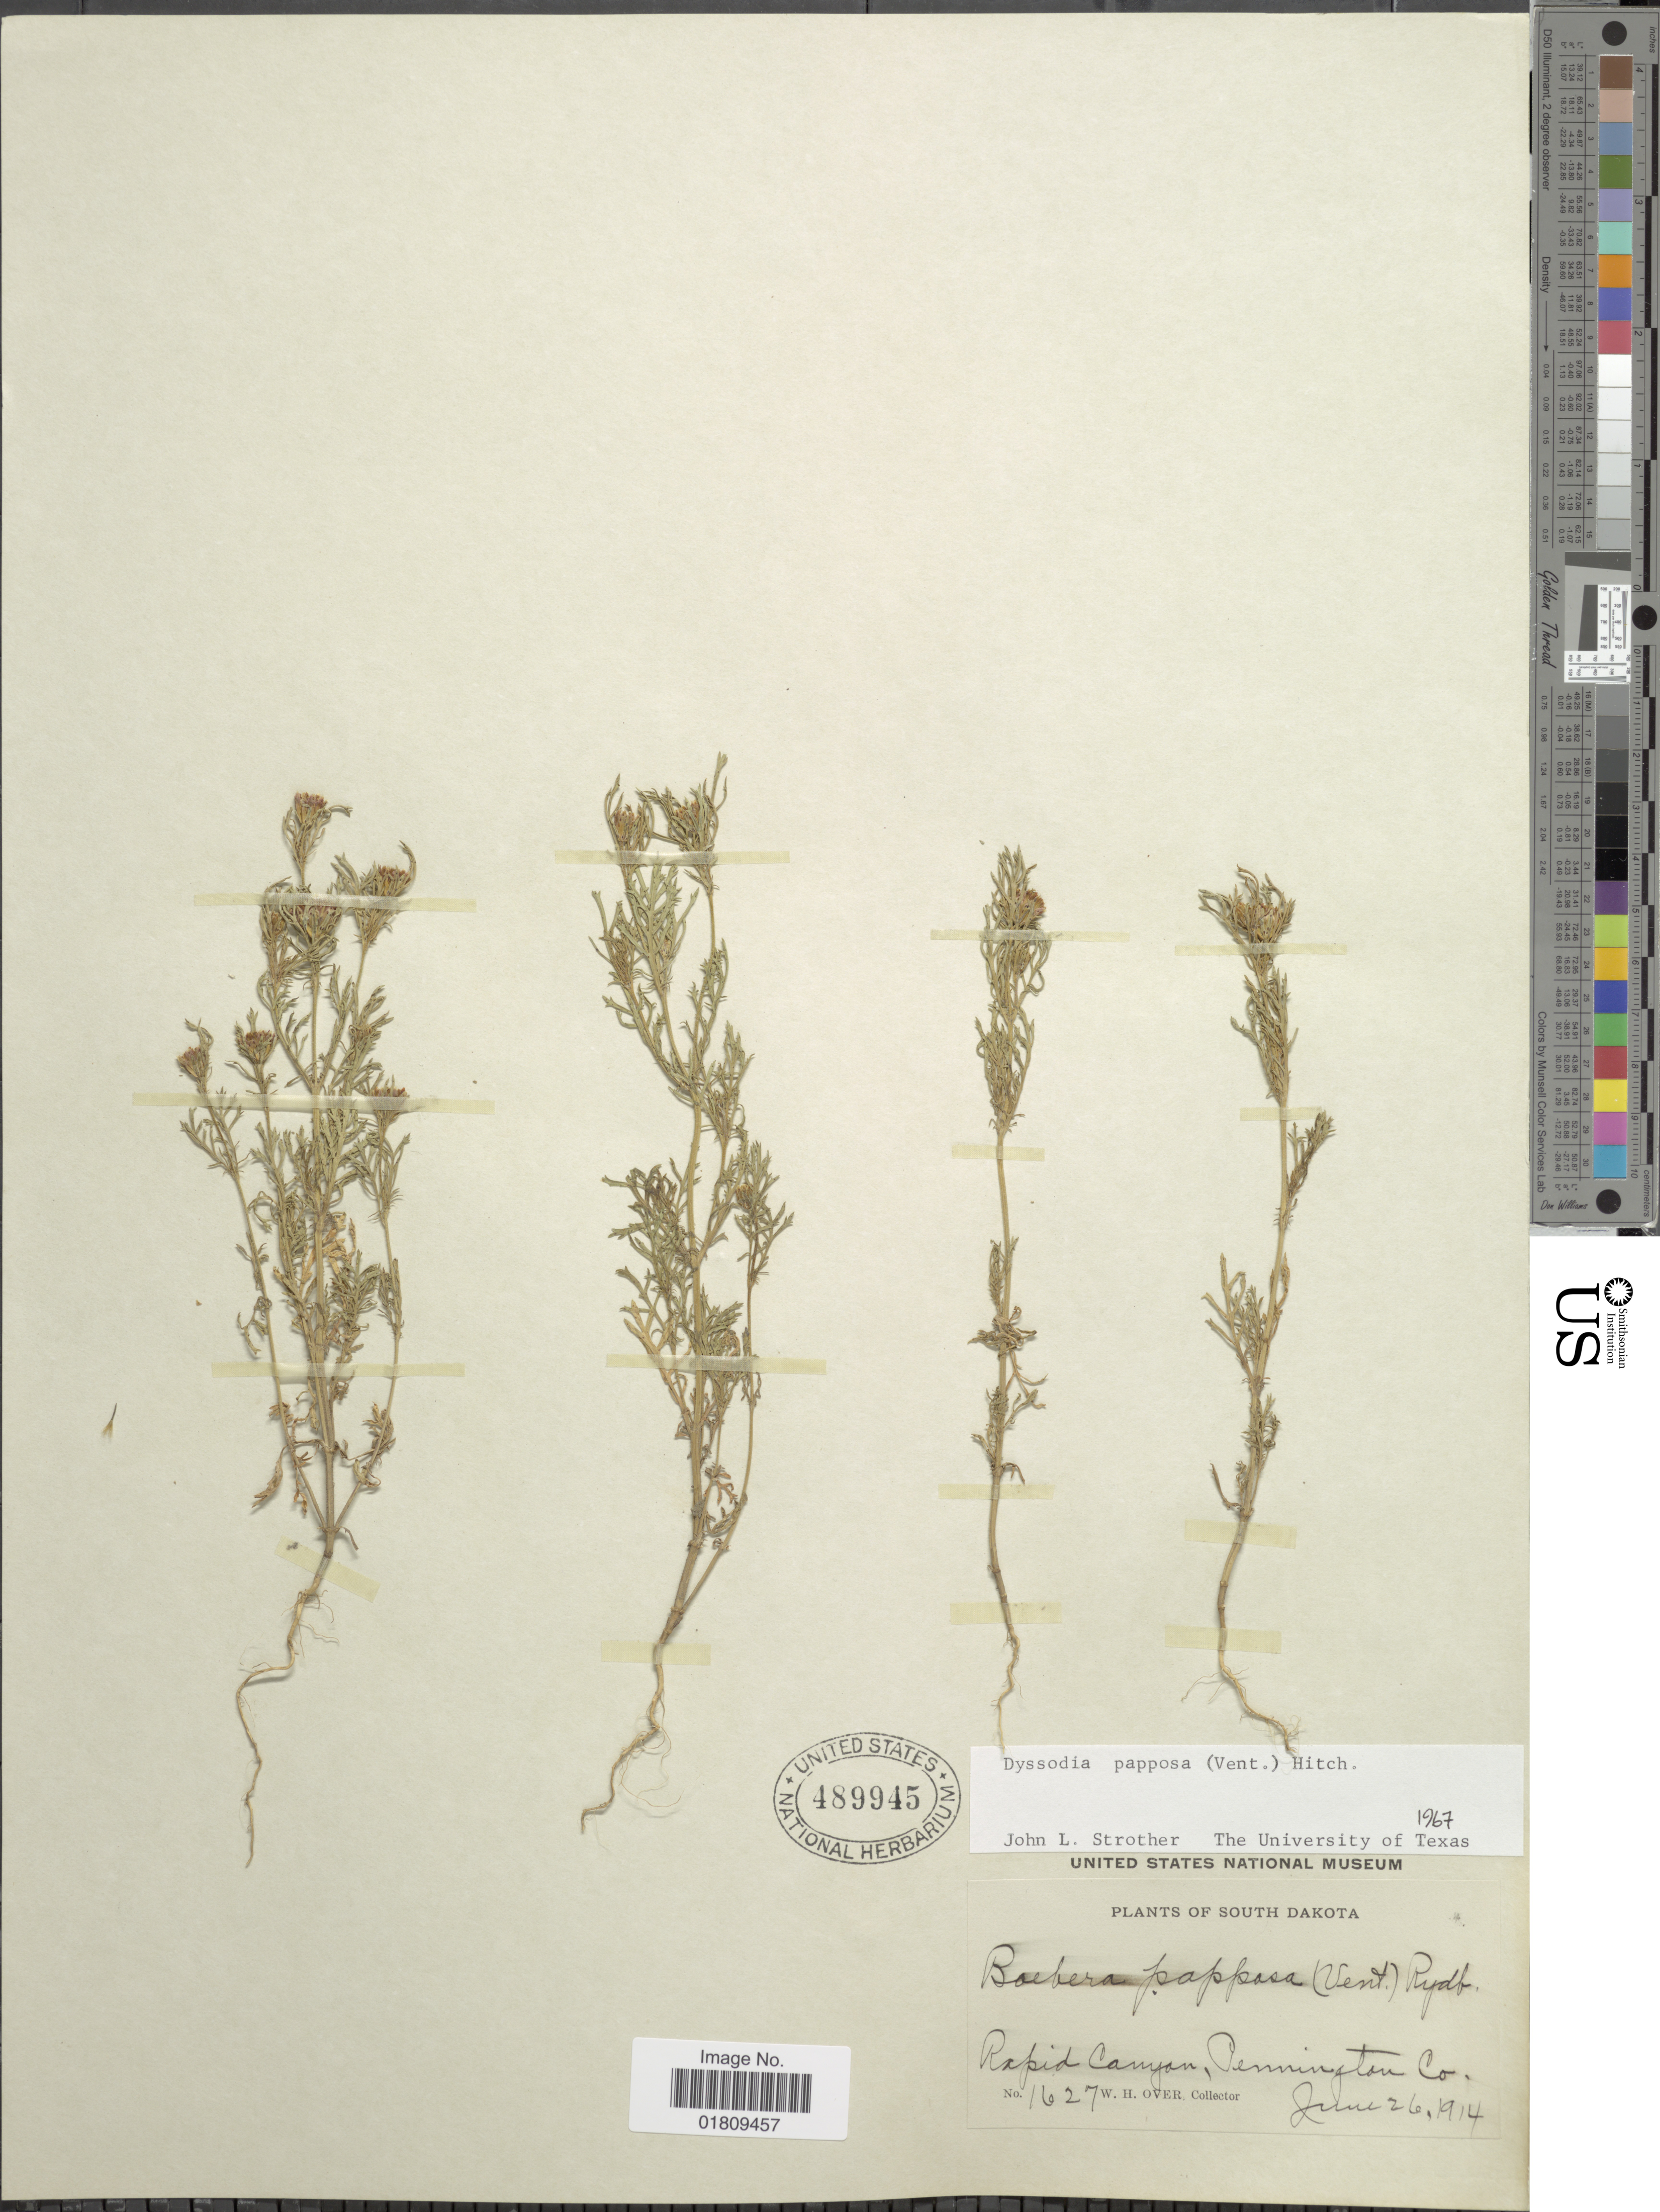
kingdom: Plantae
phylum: Tracheophyta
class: Magnoliopsida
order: Asterales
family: Asteraceae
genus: Dyssodia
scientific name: Dyssodia papposa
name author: (Vent.) Hitchc.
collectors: W. Over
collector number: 1627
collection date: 1914-06-26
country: United States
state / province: South Dakota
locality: Rapid Canyon, Pennington Co.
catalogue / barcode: US 489945